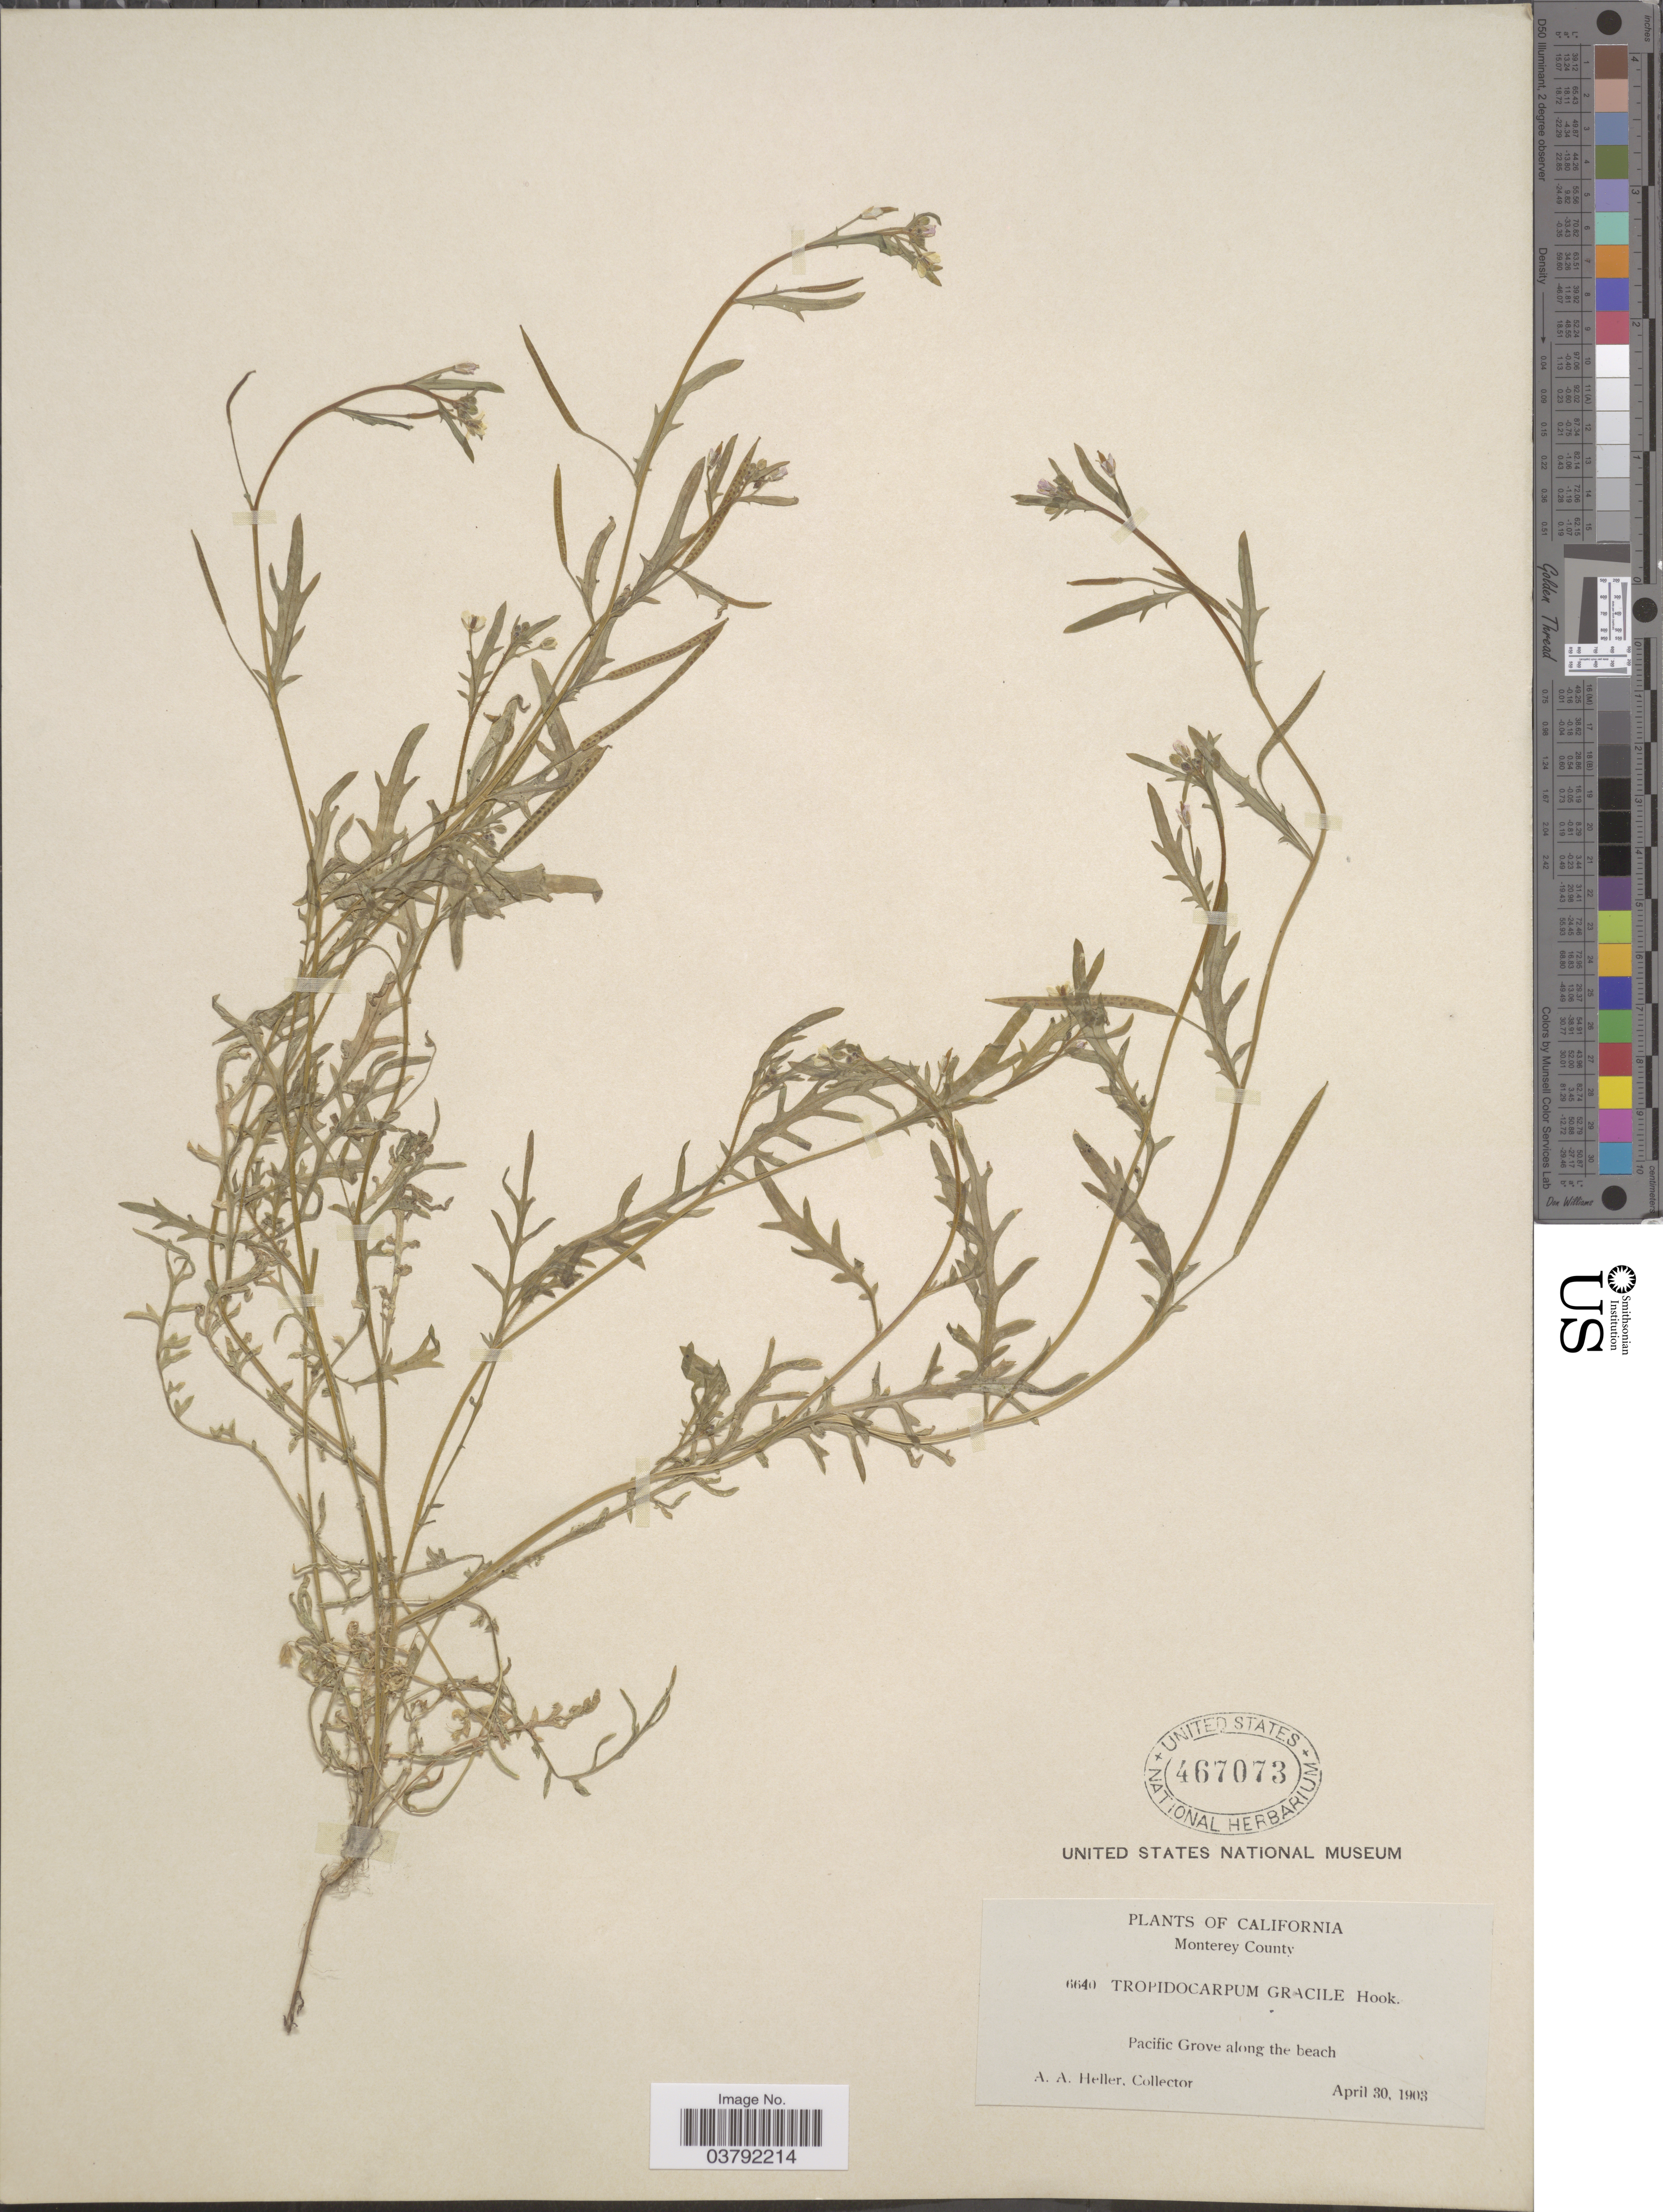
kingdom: Plantae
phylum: Tracheophyta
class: Magnoliopsida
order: Brassicales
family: Brassicaceae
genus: Tropidocarpum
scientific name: Tropidocarpum gracile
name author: Hook.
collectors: A. A. Heller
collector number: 6640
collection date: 1903-04-30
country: United States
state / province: California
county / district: Monterey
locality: Monterey County. Pacific Grove along the beach.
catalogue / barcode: US 467073